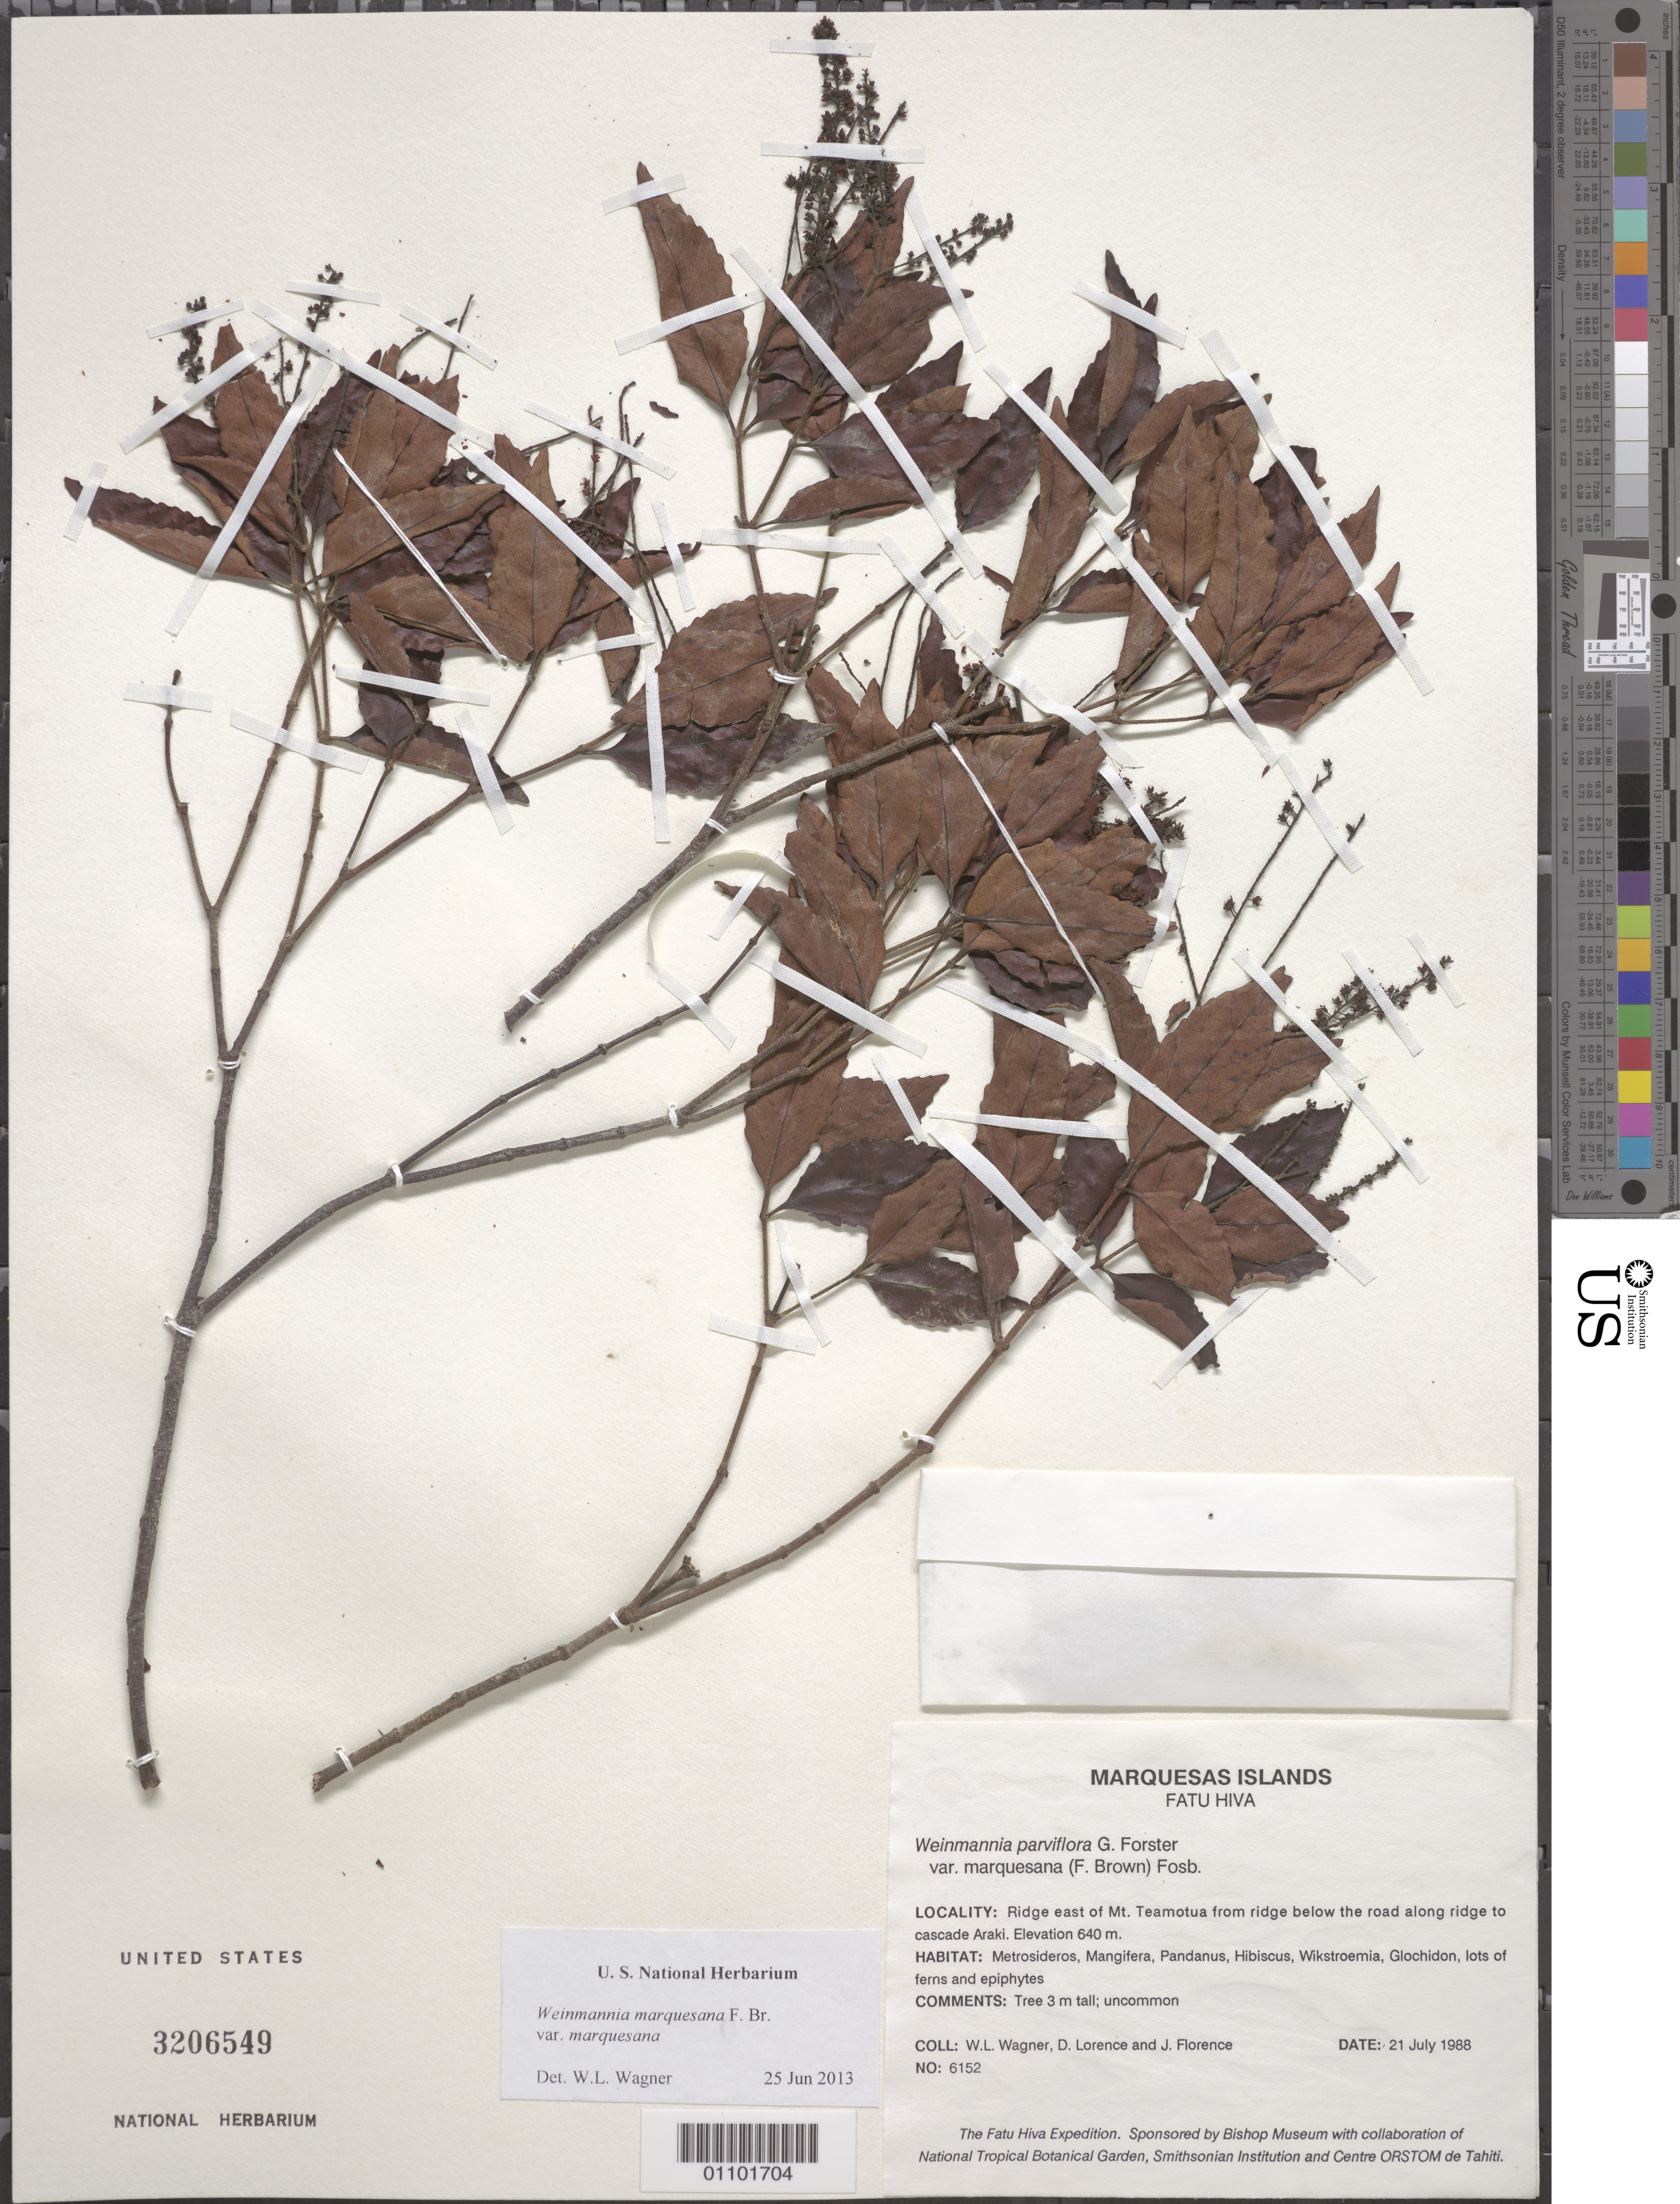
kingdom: Plantae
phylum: Tracheophyta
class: Magnoliopsida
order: Oxalidales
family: Cunoniaceae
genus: Pterophylla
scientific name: Pterophylla marquesana var. marquesana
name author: (F. Br.) Pillon & H.C. Hopkins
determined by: Wagner, W. L., (BOT), Smithsonian Institution - National Museum of Natural History (UNITED STATES)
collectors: W. L. Wagner, D. Lorence & J. Florence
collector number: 6152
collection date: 1988-07-21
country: French Polynesia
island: Fatu Hiva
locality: Ridge E of Mt. Teamotua from below the road along ridge to cascade Araki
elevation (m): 640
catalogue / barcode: US 3206549